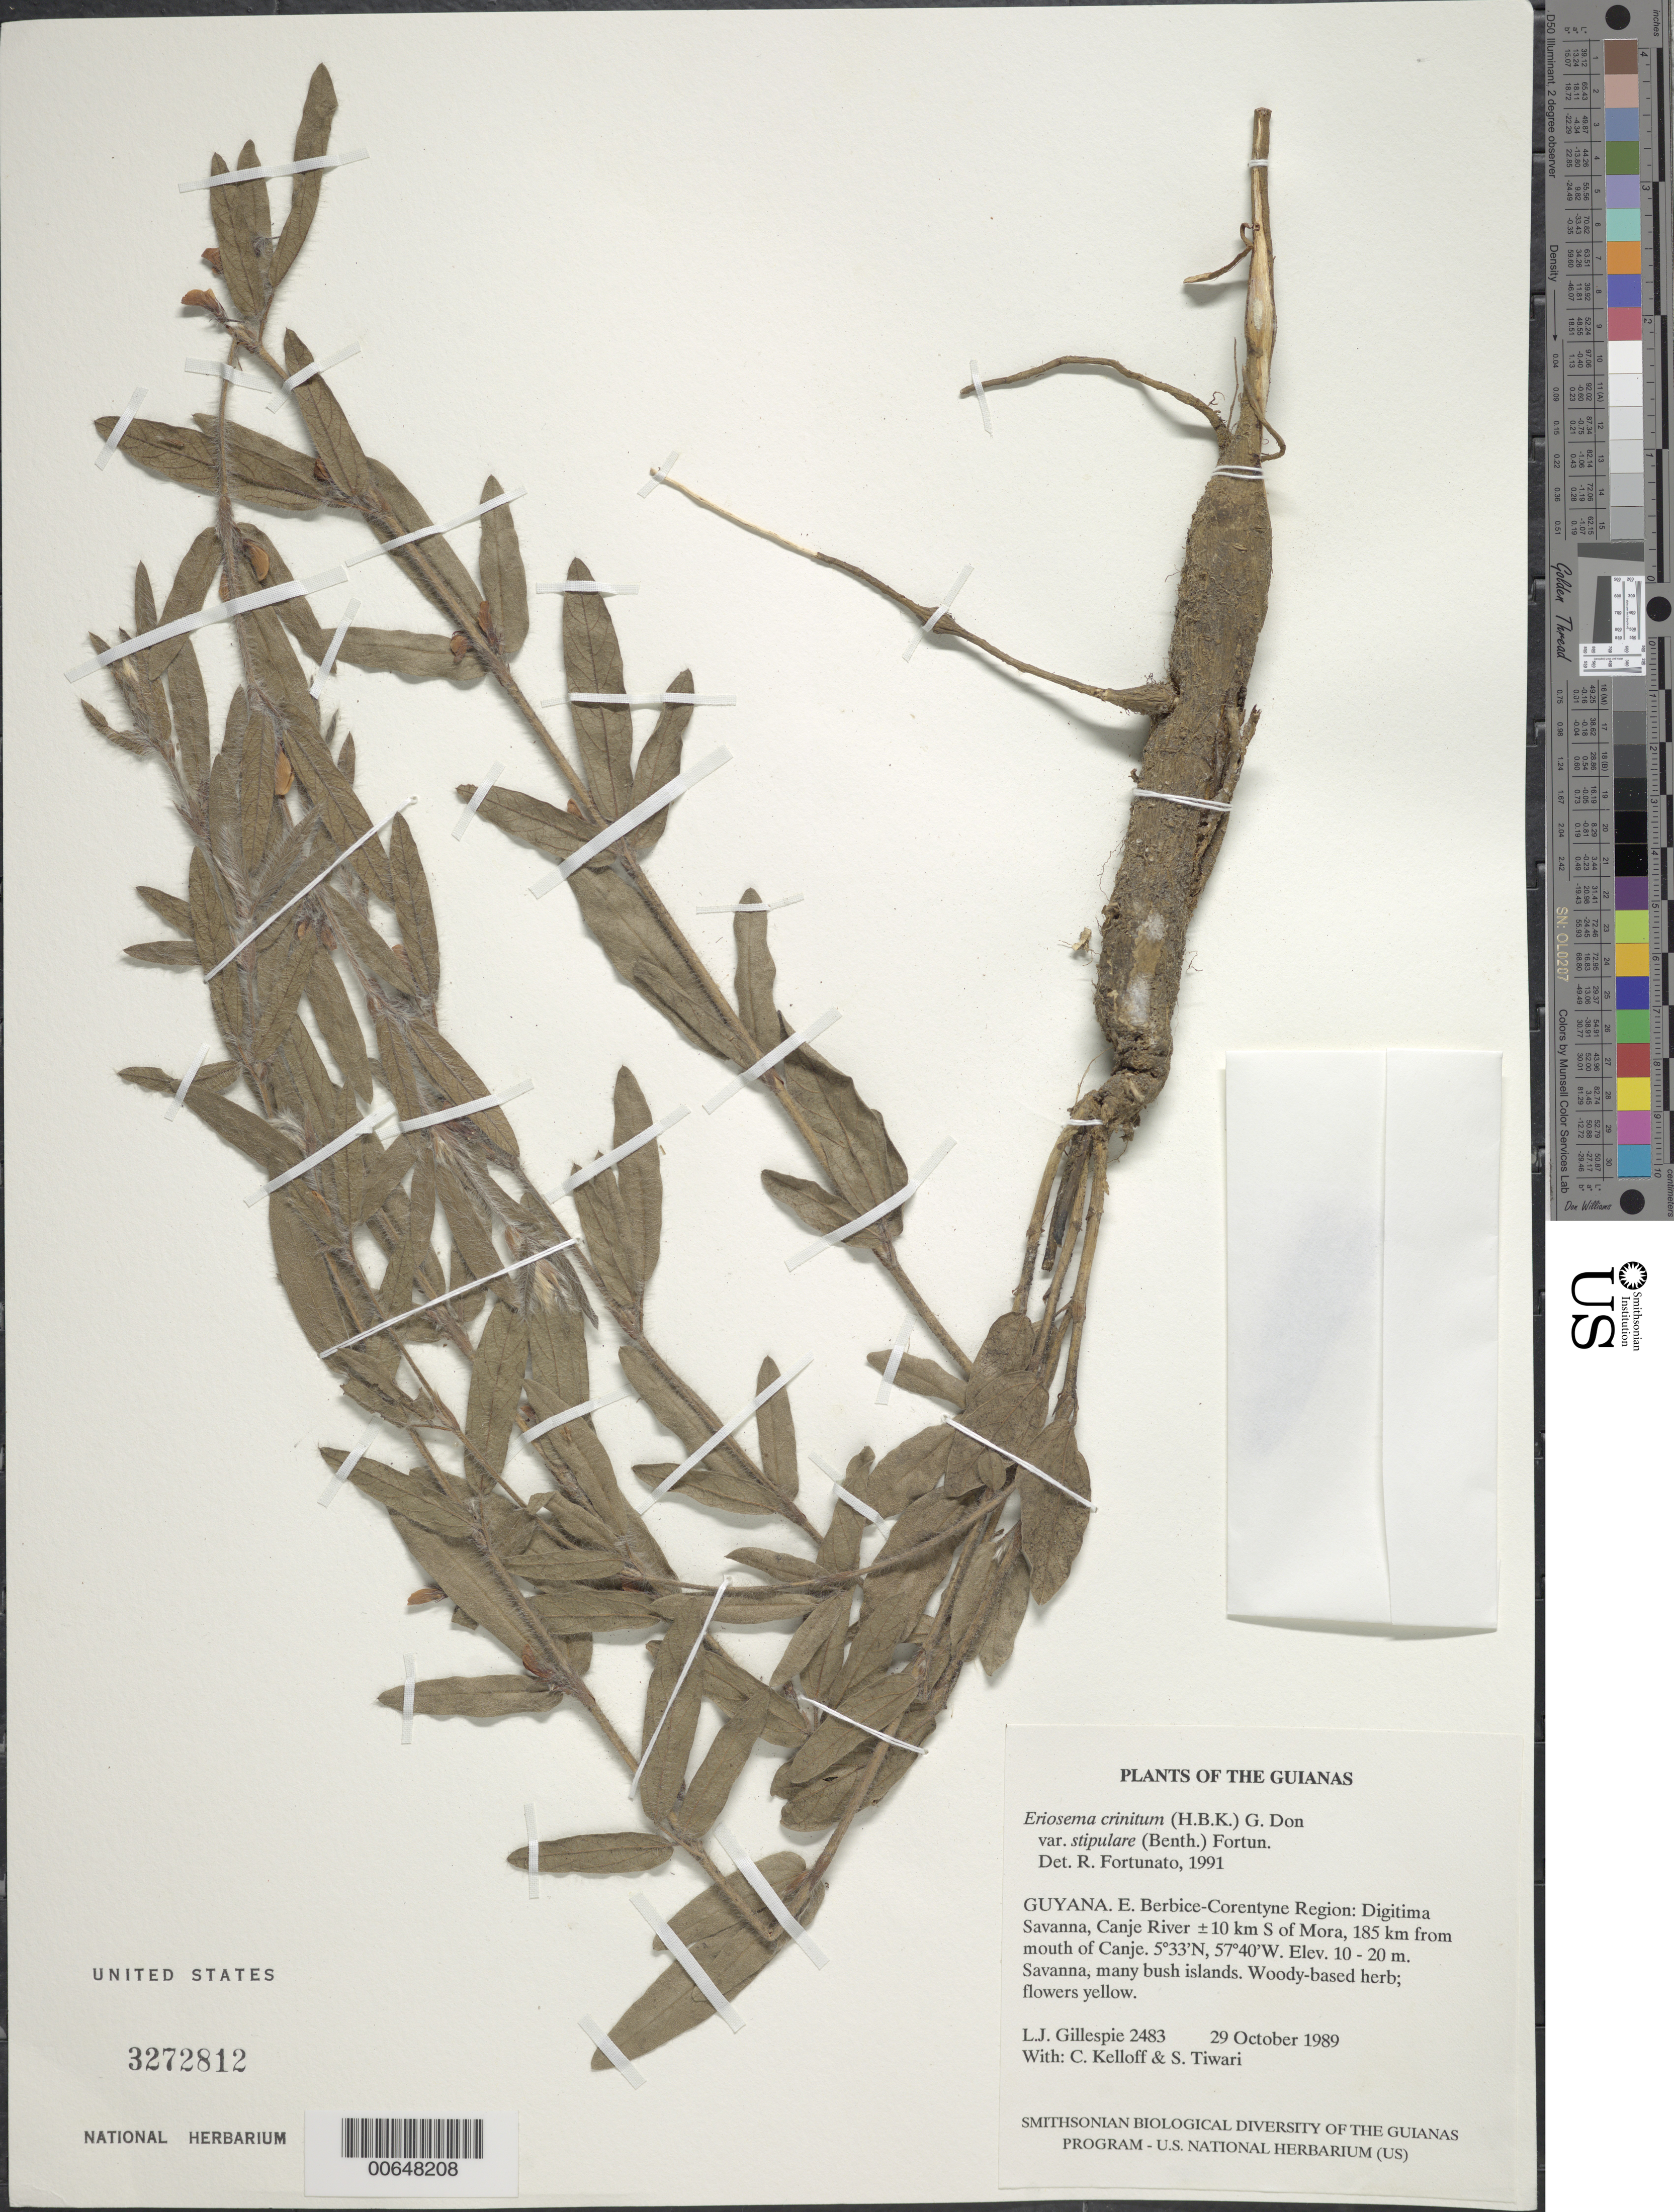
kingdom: Plantae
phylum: Tracheophyta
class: Magnoliopsida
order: Fabales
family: Fabaceae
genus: Eriosema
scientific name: Eriosema crinitum var. stipulare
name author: (Benth.) Fortunato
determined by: Fortunato, R. H.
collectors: L. J. Gillespie, C. L. Kelloff & S. Tiwari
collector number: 2483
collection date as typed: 29 October 1989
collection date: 1989-10-29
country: Guyana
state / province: E. Berbice-Corentyne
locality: Digitima Savanna, Canje River ±20 km S of Mora, 185 km from mouth of Canje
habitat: Savanna, many bush islands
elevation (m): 10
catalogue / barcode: US 3272812